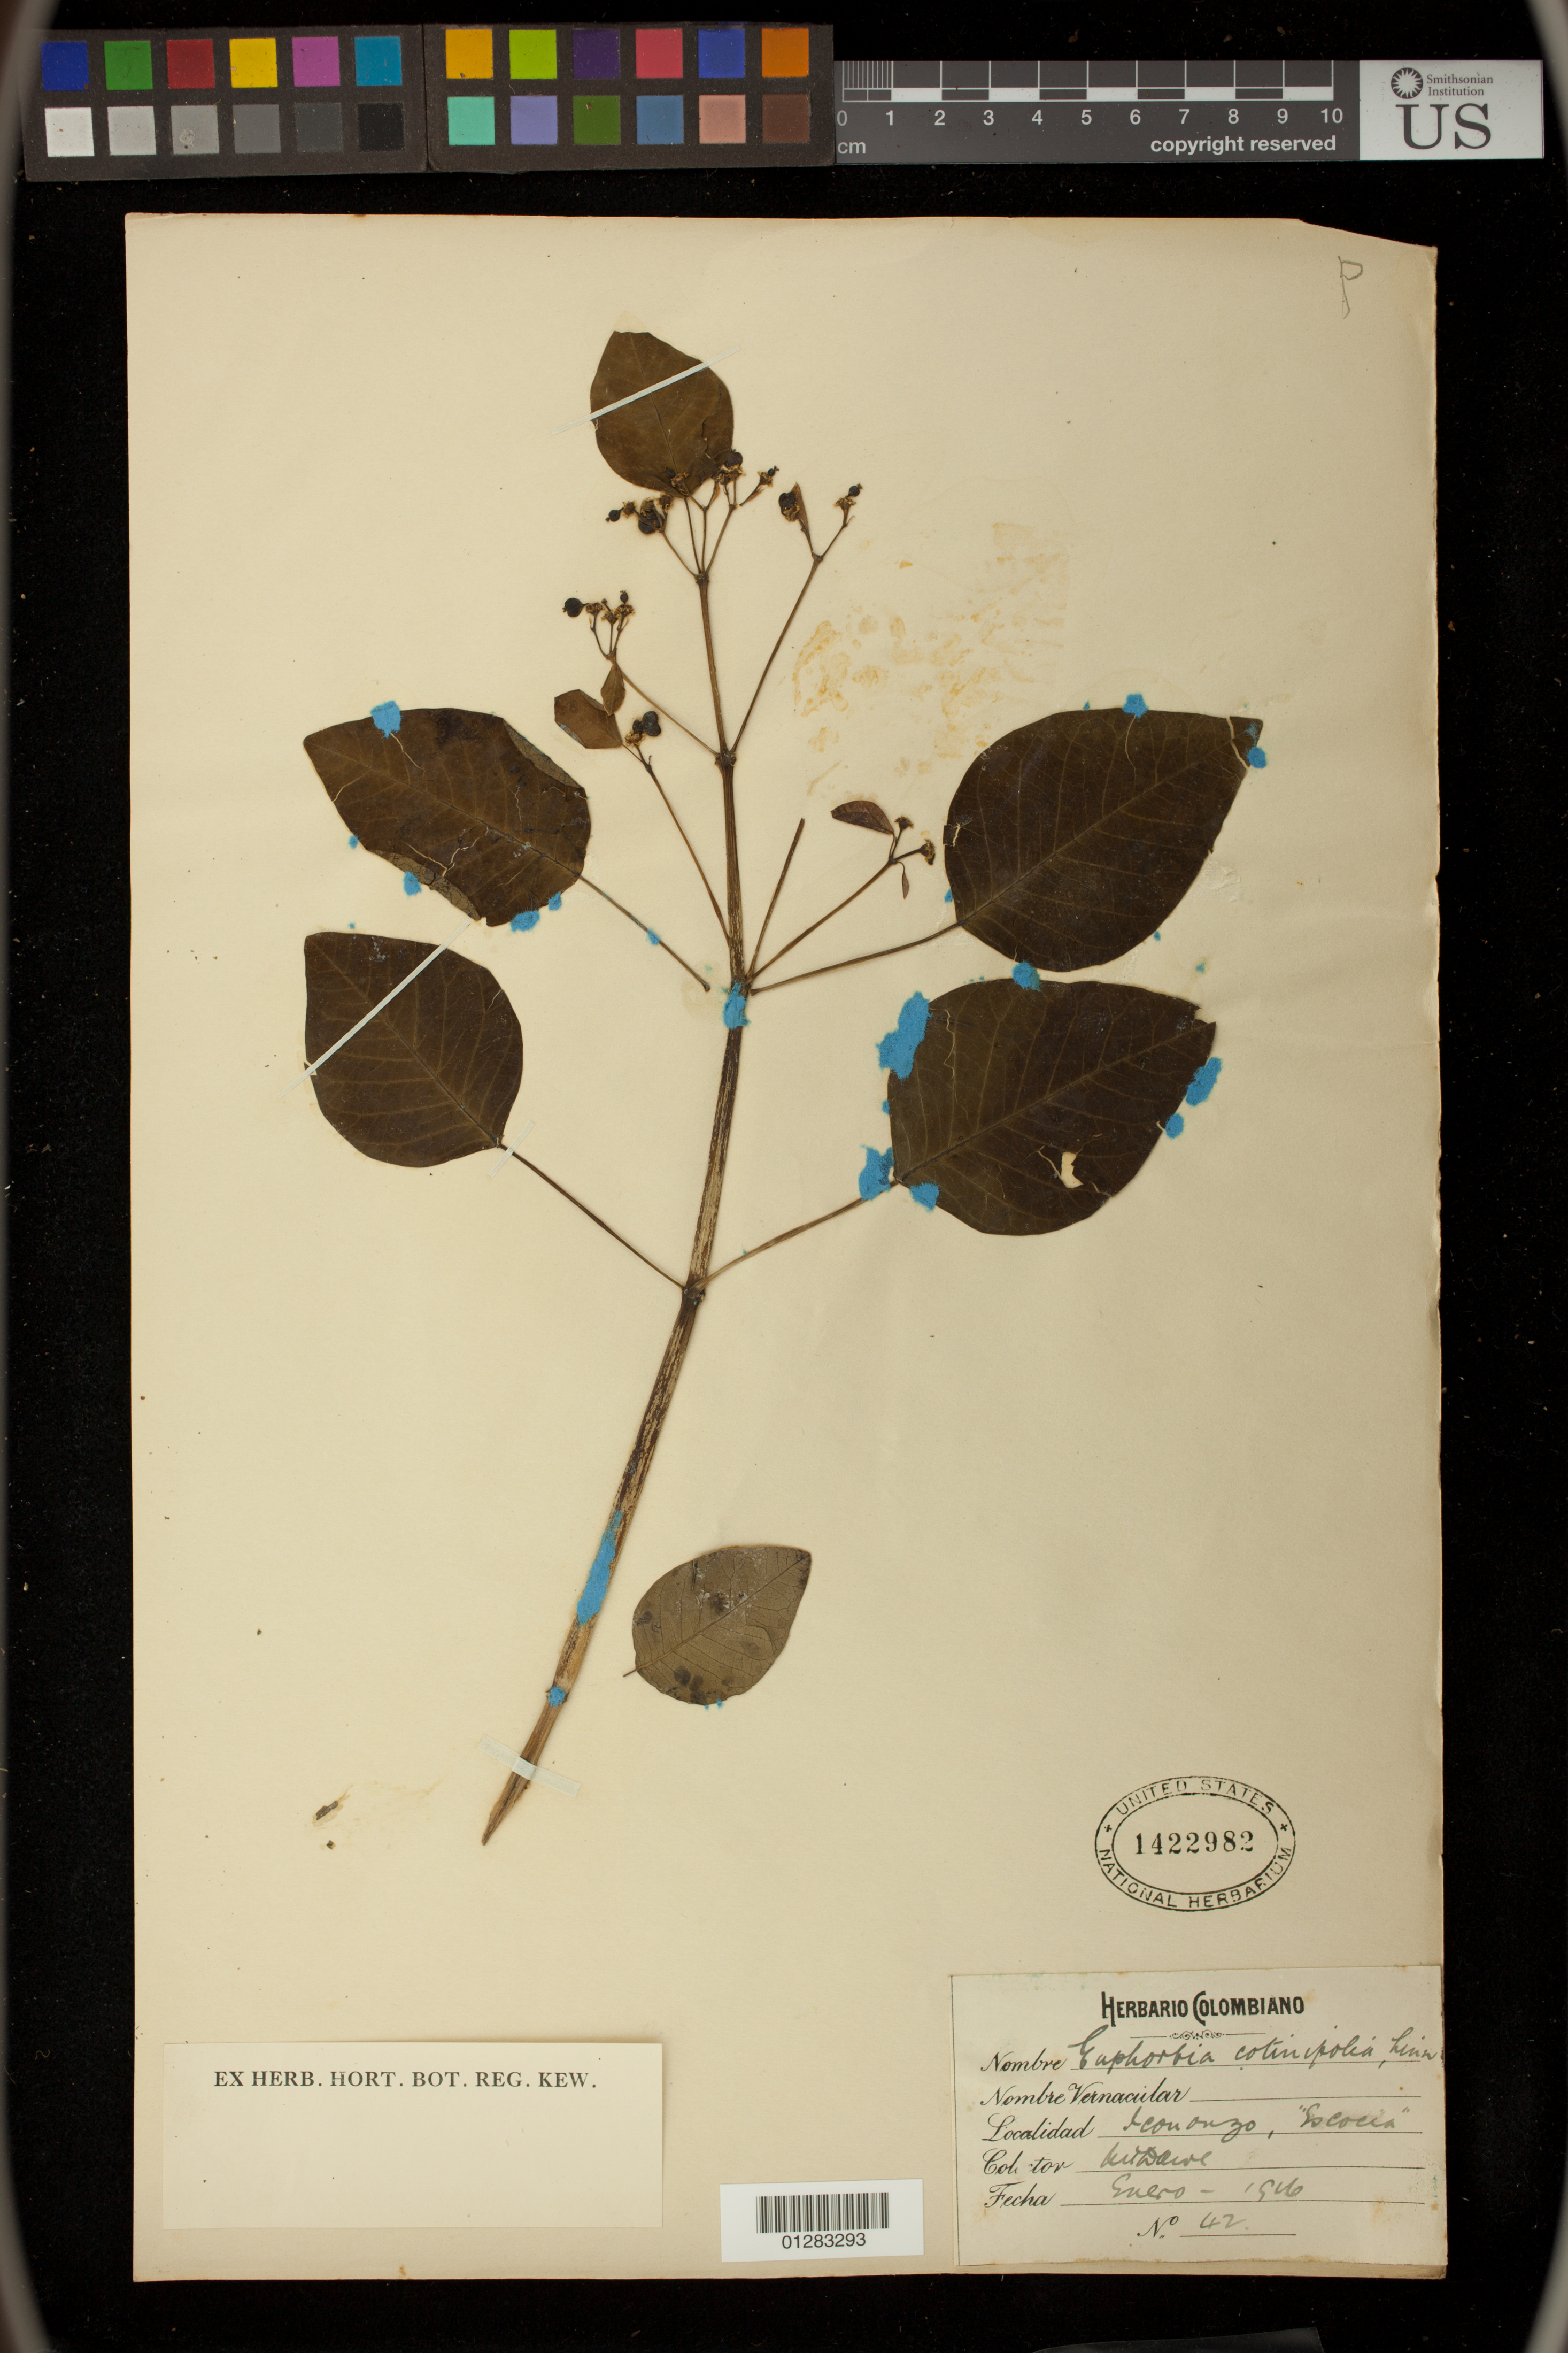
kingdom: Plantae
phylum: Tracheophyta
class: Magnoliopsida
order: Malpighiales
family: Euphorbiaceae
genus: Euphorbia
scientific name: Euphorbia cotinifolia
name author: L.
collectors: M. T. Dawe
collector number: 42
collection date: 1916-01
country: Colombia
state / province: Tolima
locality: Icononzo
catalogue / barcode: US 1422982